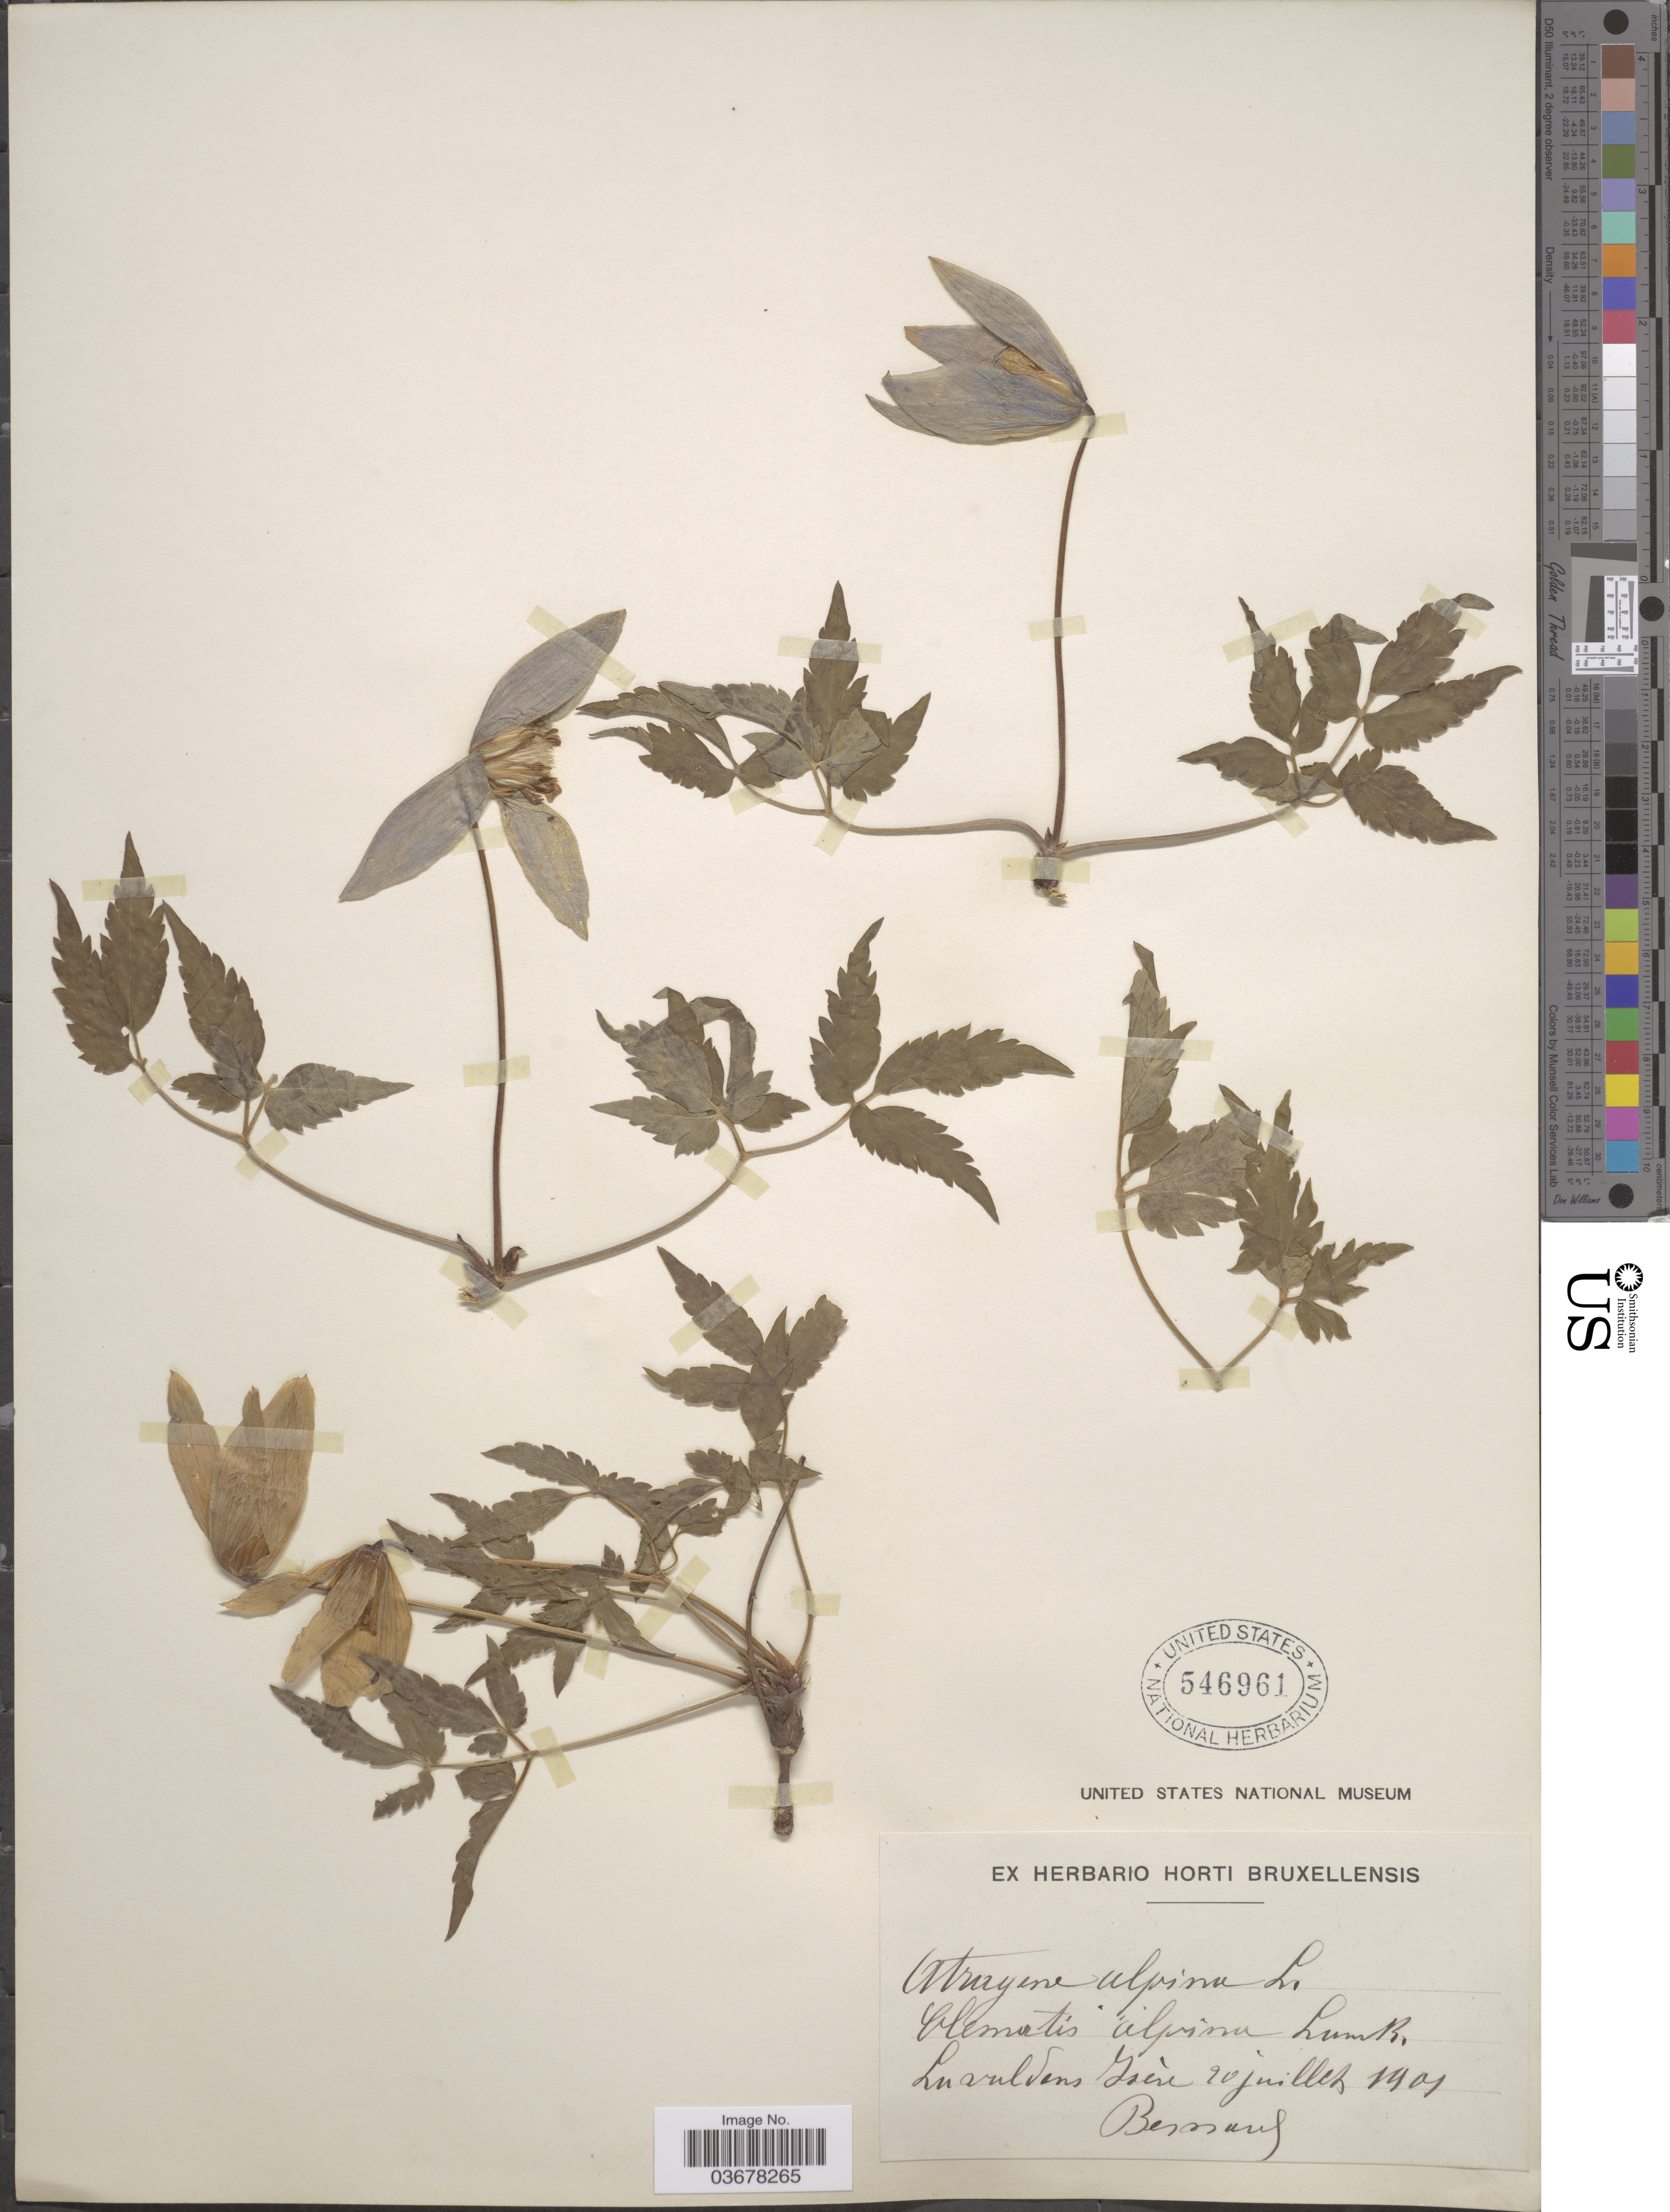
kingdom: Plantae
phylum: Tracheophyta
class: Magnoliopsida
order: Ranunculales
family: Ranunculaceae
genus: Clematis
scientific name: Clematis alpina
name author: (L.) Mill.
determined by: Strong, M. T., (US), Smithsonian Institution - National Museum of Natural History (UNITED STATES)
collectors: Bessand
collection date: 1901-07-20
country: France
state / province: Auvergne-Rhône-Alpes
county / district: Isère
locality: Lavaldens Isère.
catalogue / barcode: US 546961